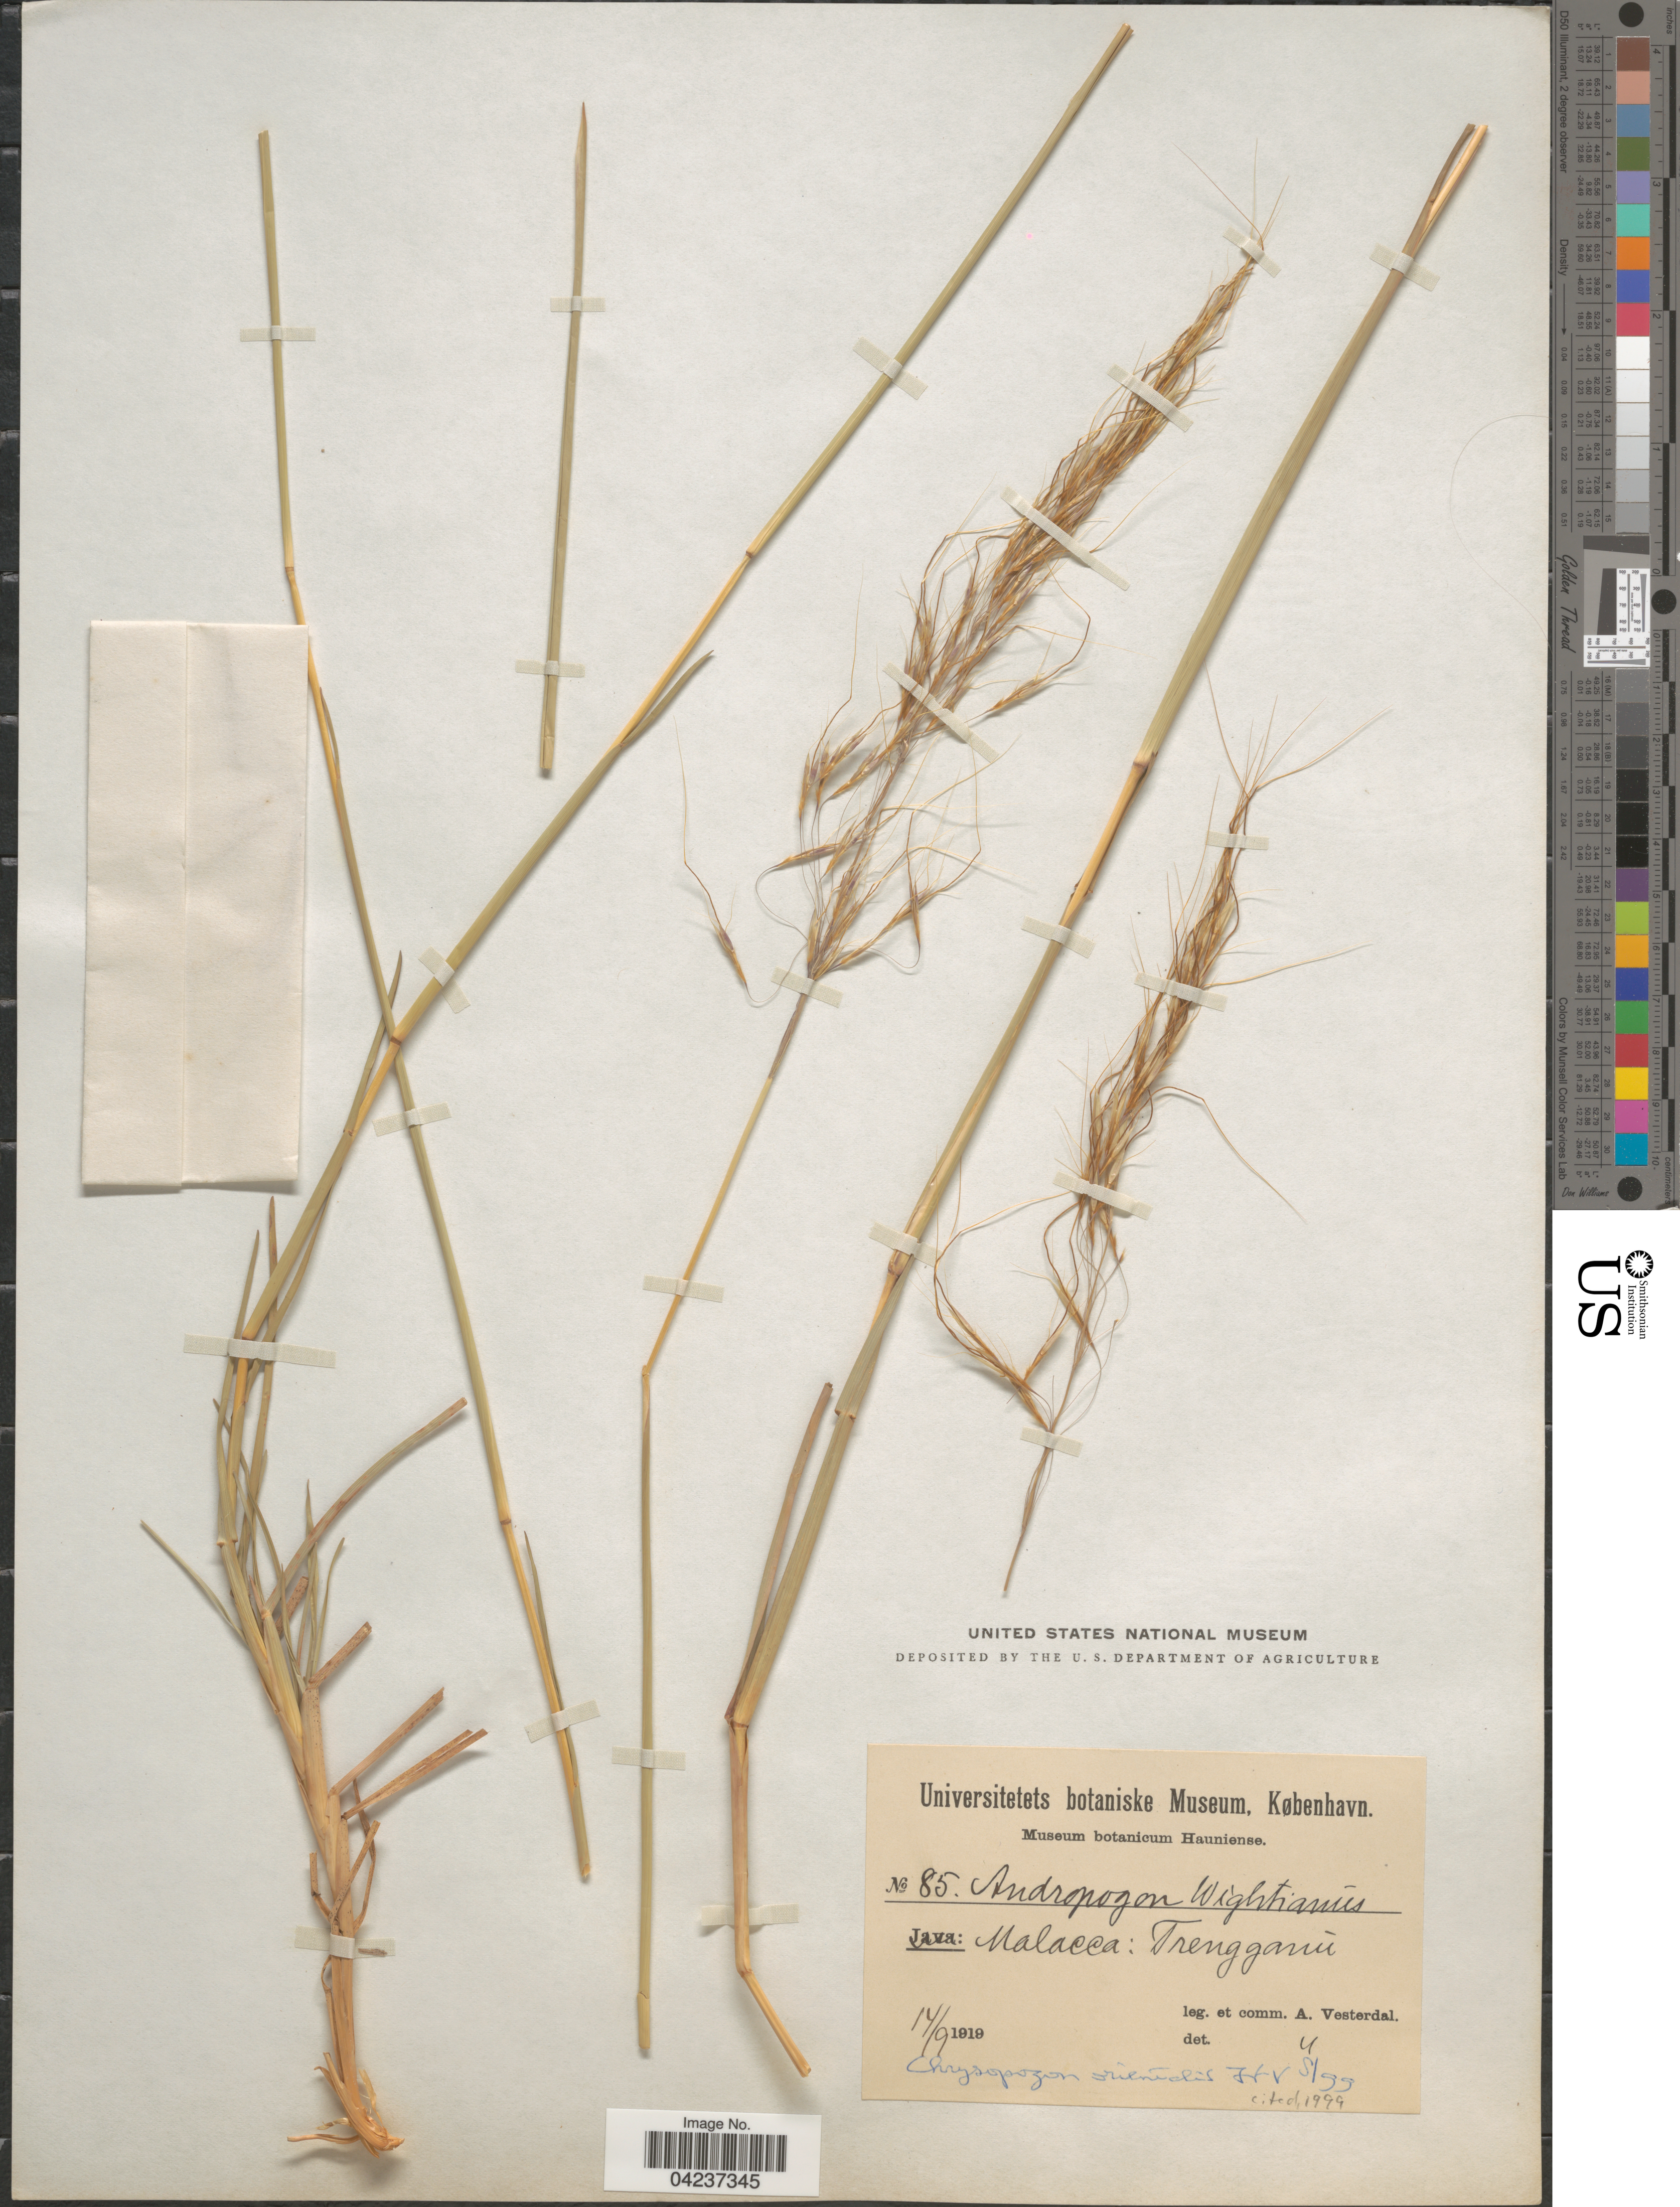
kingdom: Plantae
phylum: Tracheophyta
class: Liliopsida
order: Poales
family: Poaceae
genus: Chrysopogon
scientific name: Chrysopogon orientalis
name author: (Desv.) A. Camus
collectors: A. Vesterdal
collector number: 85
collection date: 1919-09-17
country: Malaysia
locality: Malacca: Terengganu.